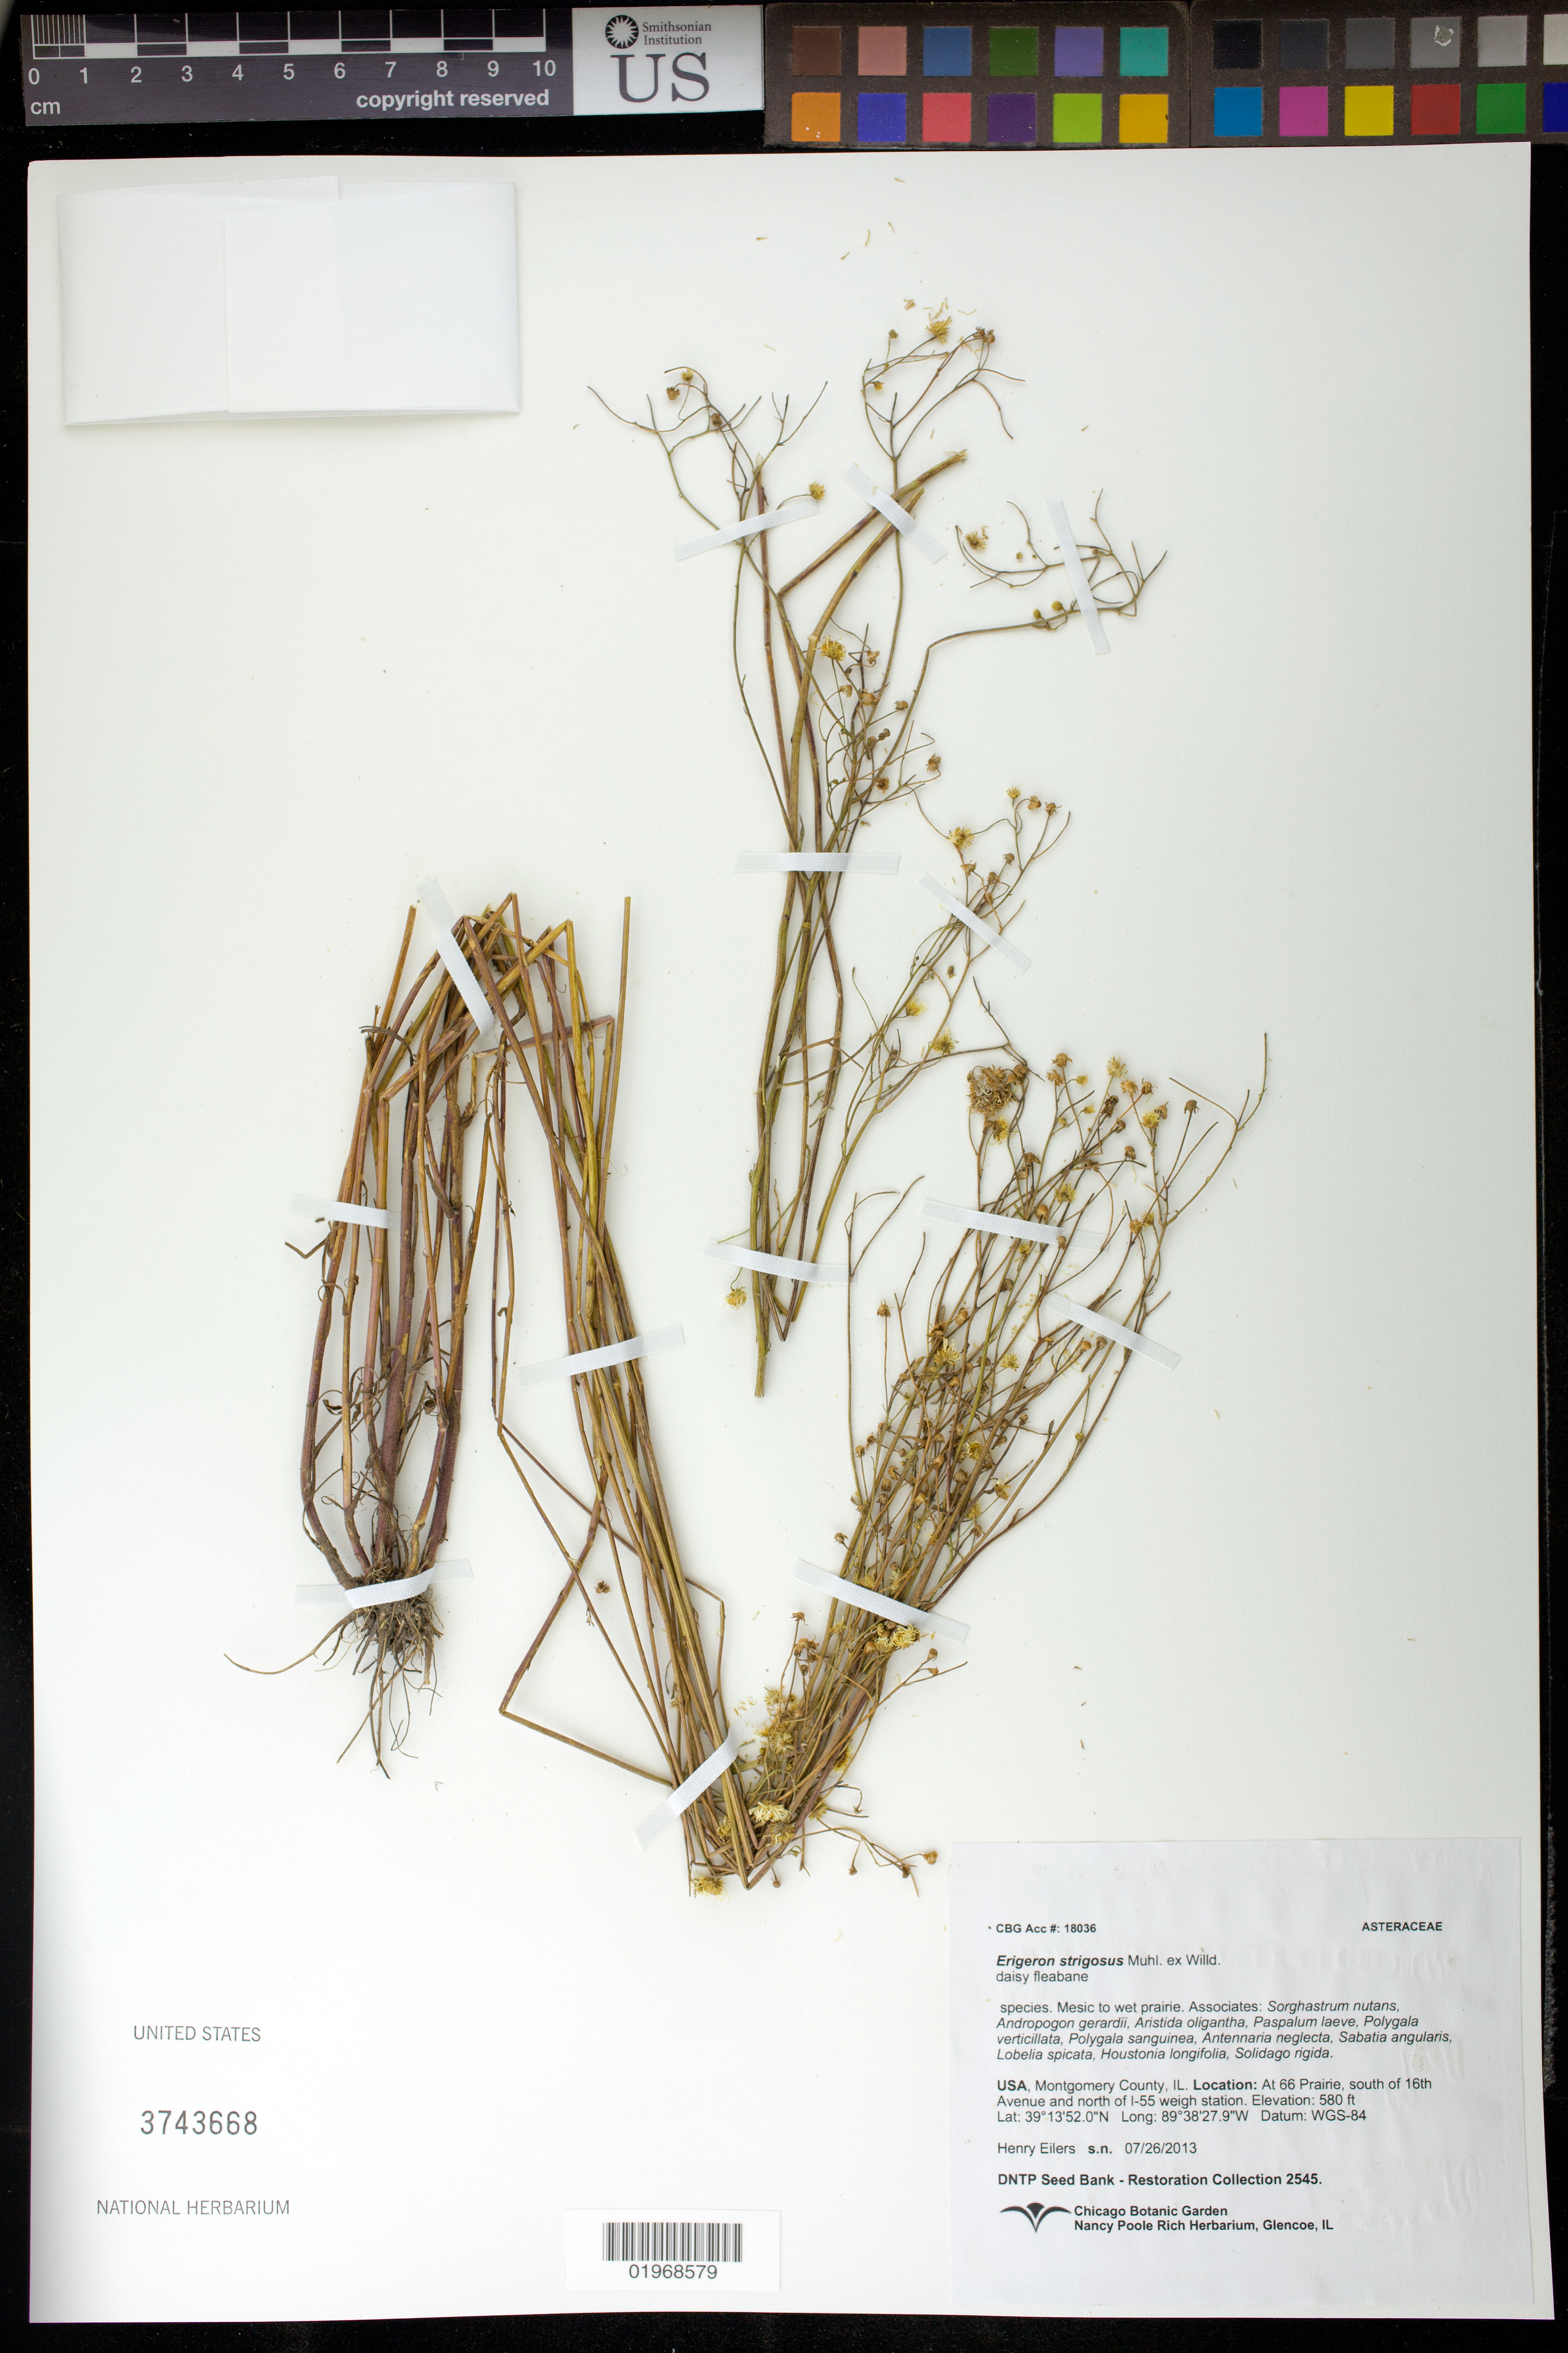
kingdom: Plantae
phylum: Tracheophyta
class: Magnoliopsida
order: Asterales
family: Asteraceae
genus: Erigeron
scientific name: Erigeron strigosus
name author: Muhl. ex Willd.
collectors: H. Eilers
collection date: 2013-07-26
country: United States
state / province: Illinois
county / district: Montgomery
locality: At 66 Prairie, S of 16 th Avenue and N of I-55 weigh station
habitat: Mesic to wet prairie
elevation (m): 177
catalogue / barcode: US 3743668